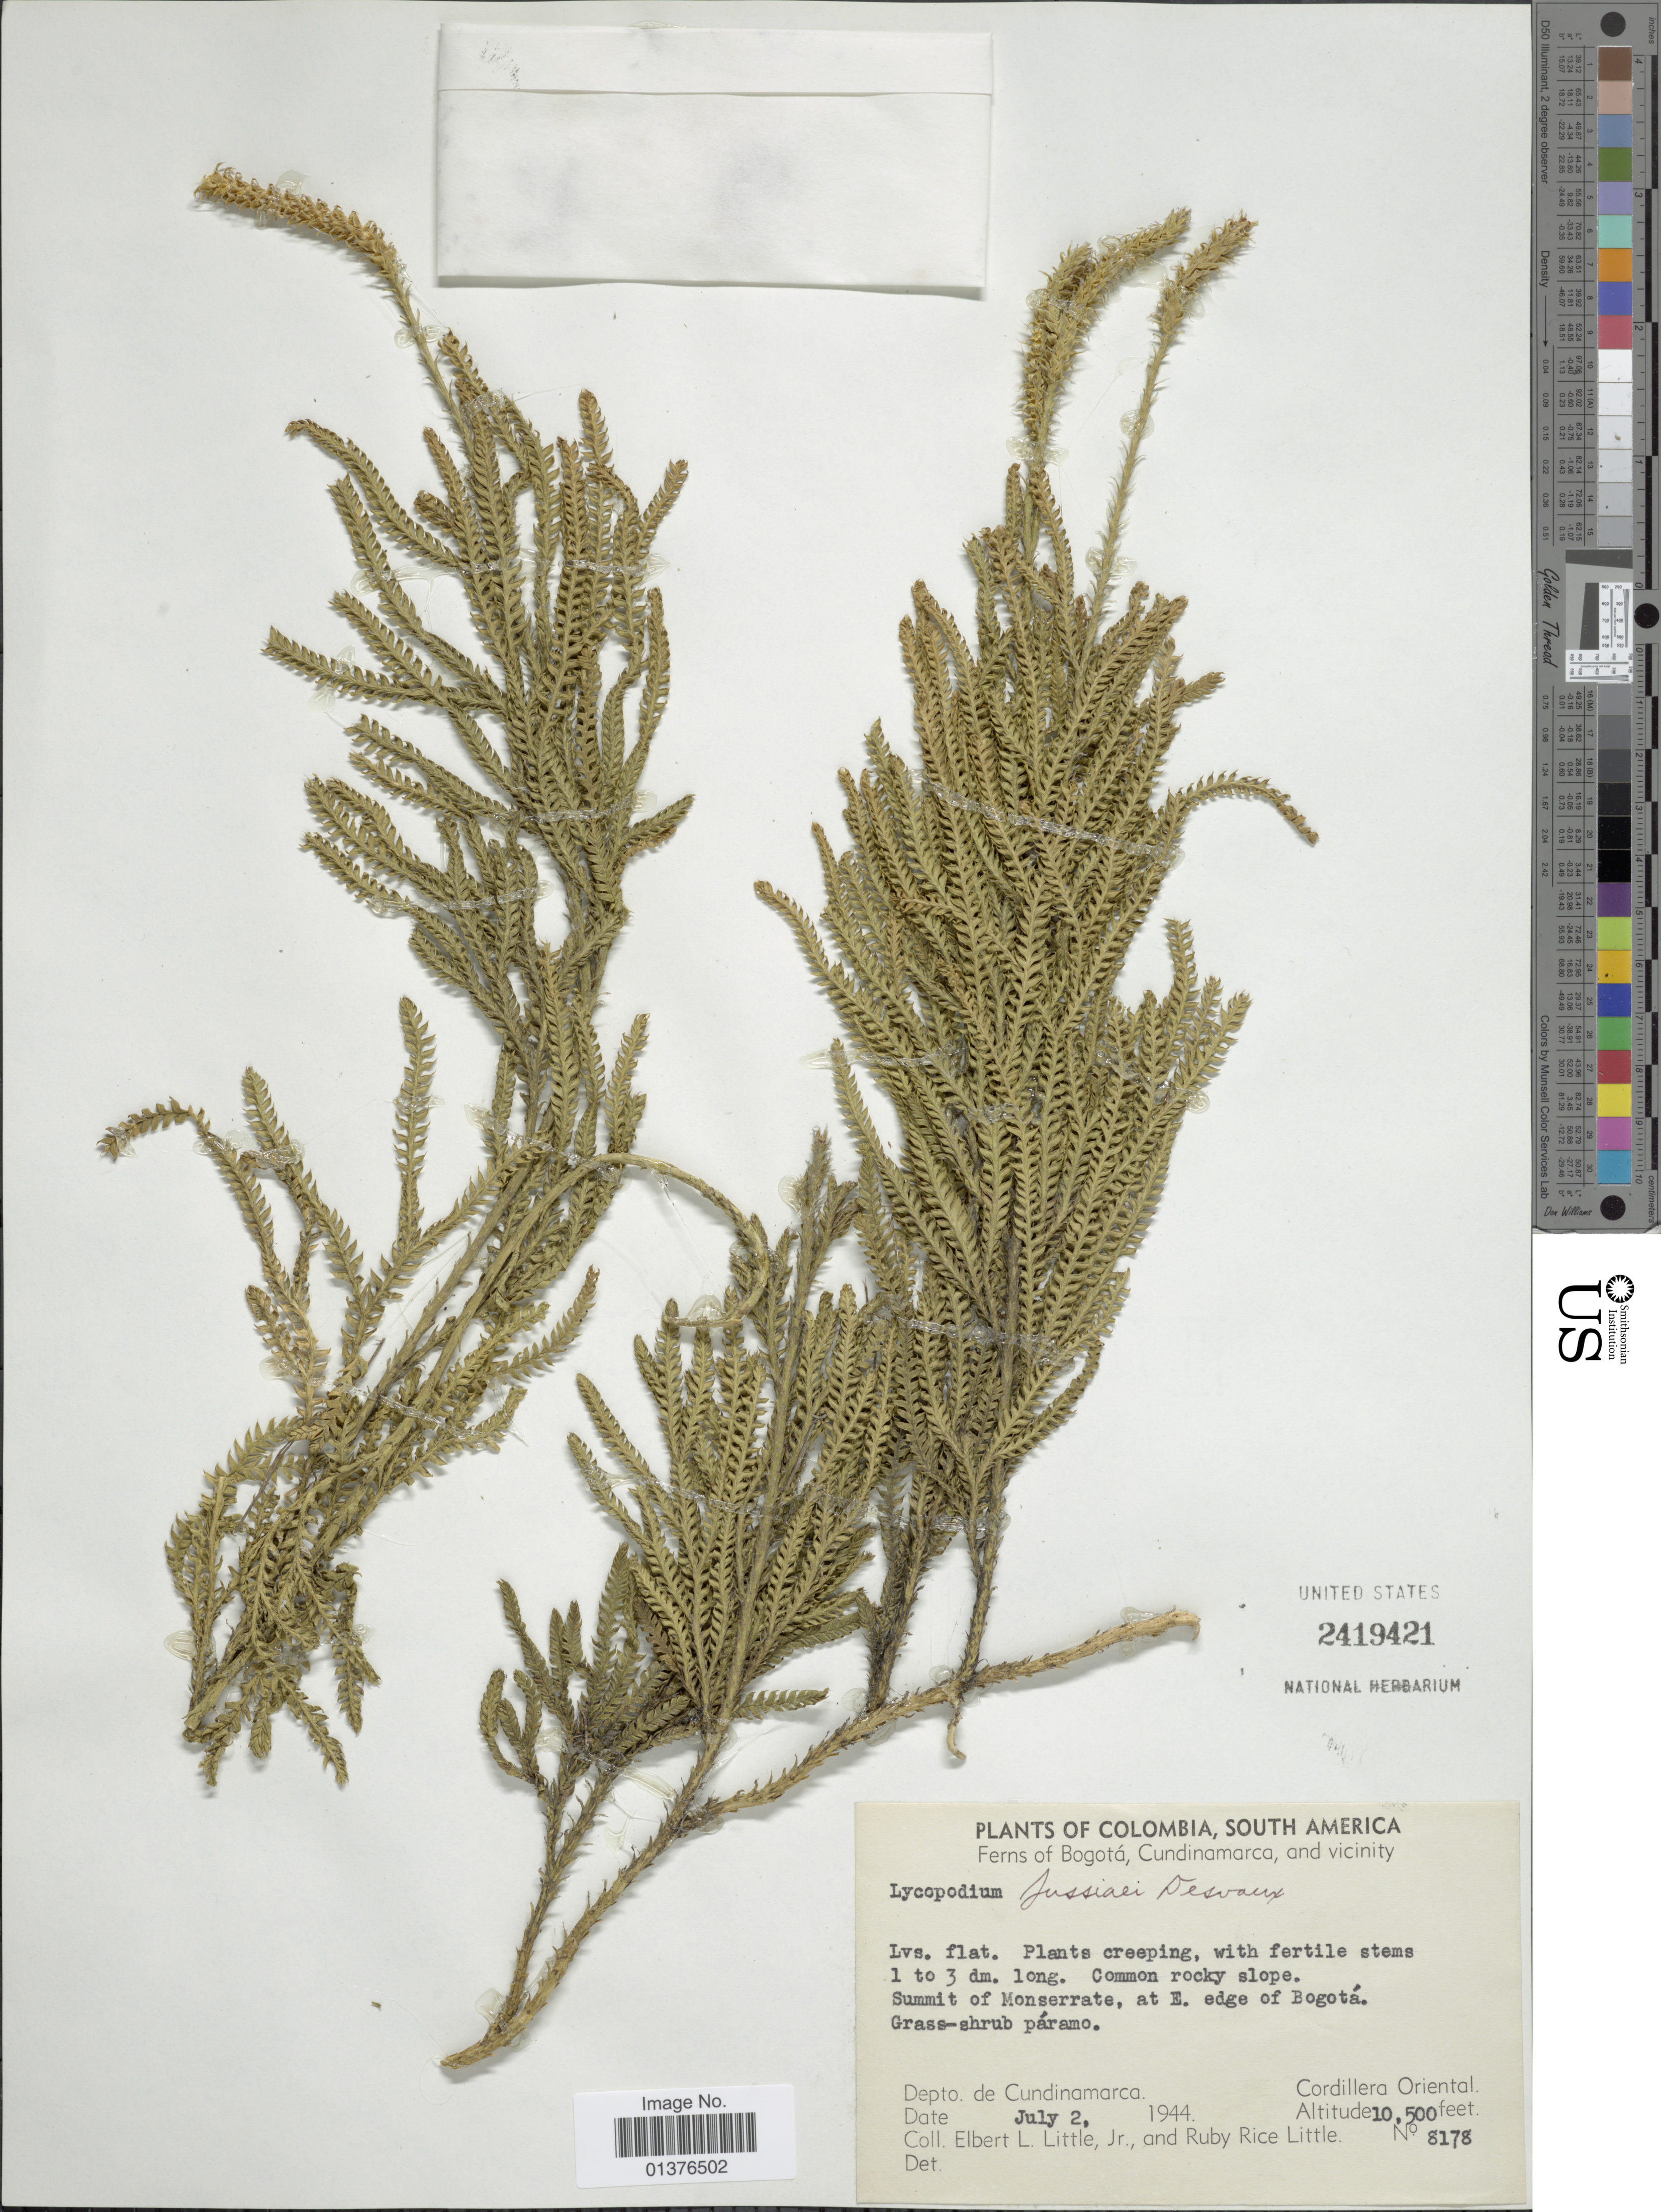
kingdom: Plantae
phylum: Tracheophyta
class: Lycopodiopsida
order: Lycopodiales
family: Lycopodiaceae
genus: Diphasium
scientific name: Diphasium jussiaei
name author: (Desv.) C. Presl ex Rothm.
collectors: E. L. Little & R. R. Little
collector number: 8178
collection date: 1944-07-02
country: Colombia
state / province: Cundinamarca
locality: Summit of Monserrate, at E. edge of Bogotá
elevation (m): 3200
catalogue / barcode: US 2419421